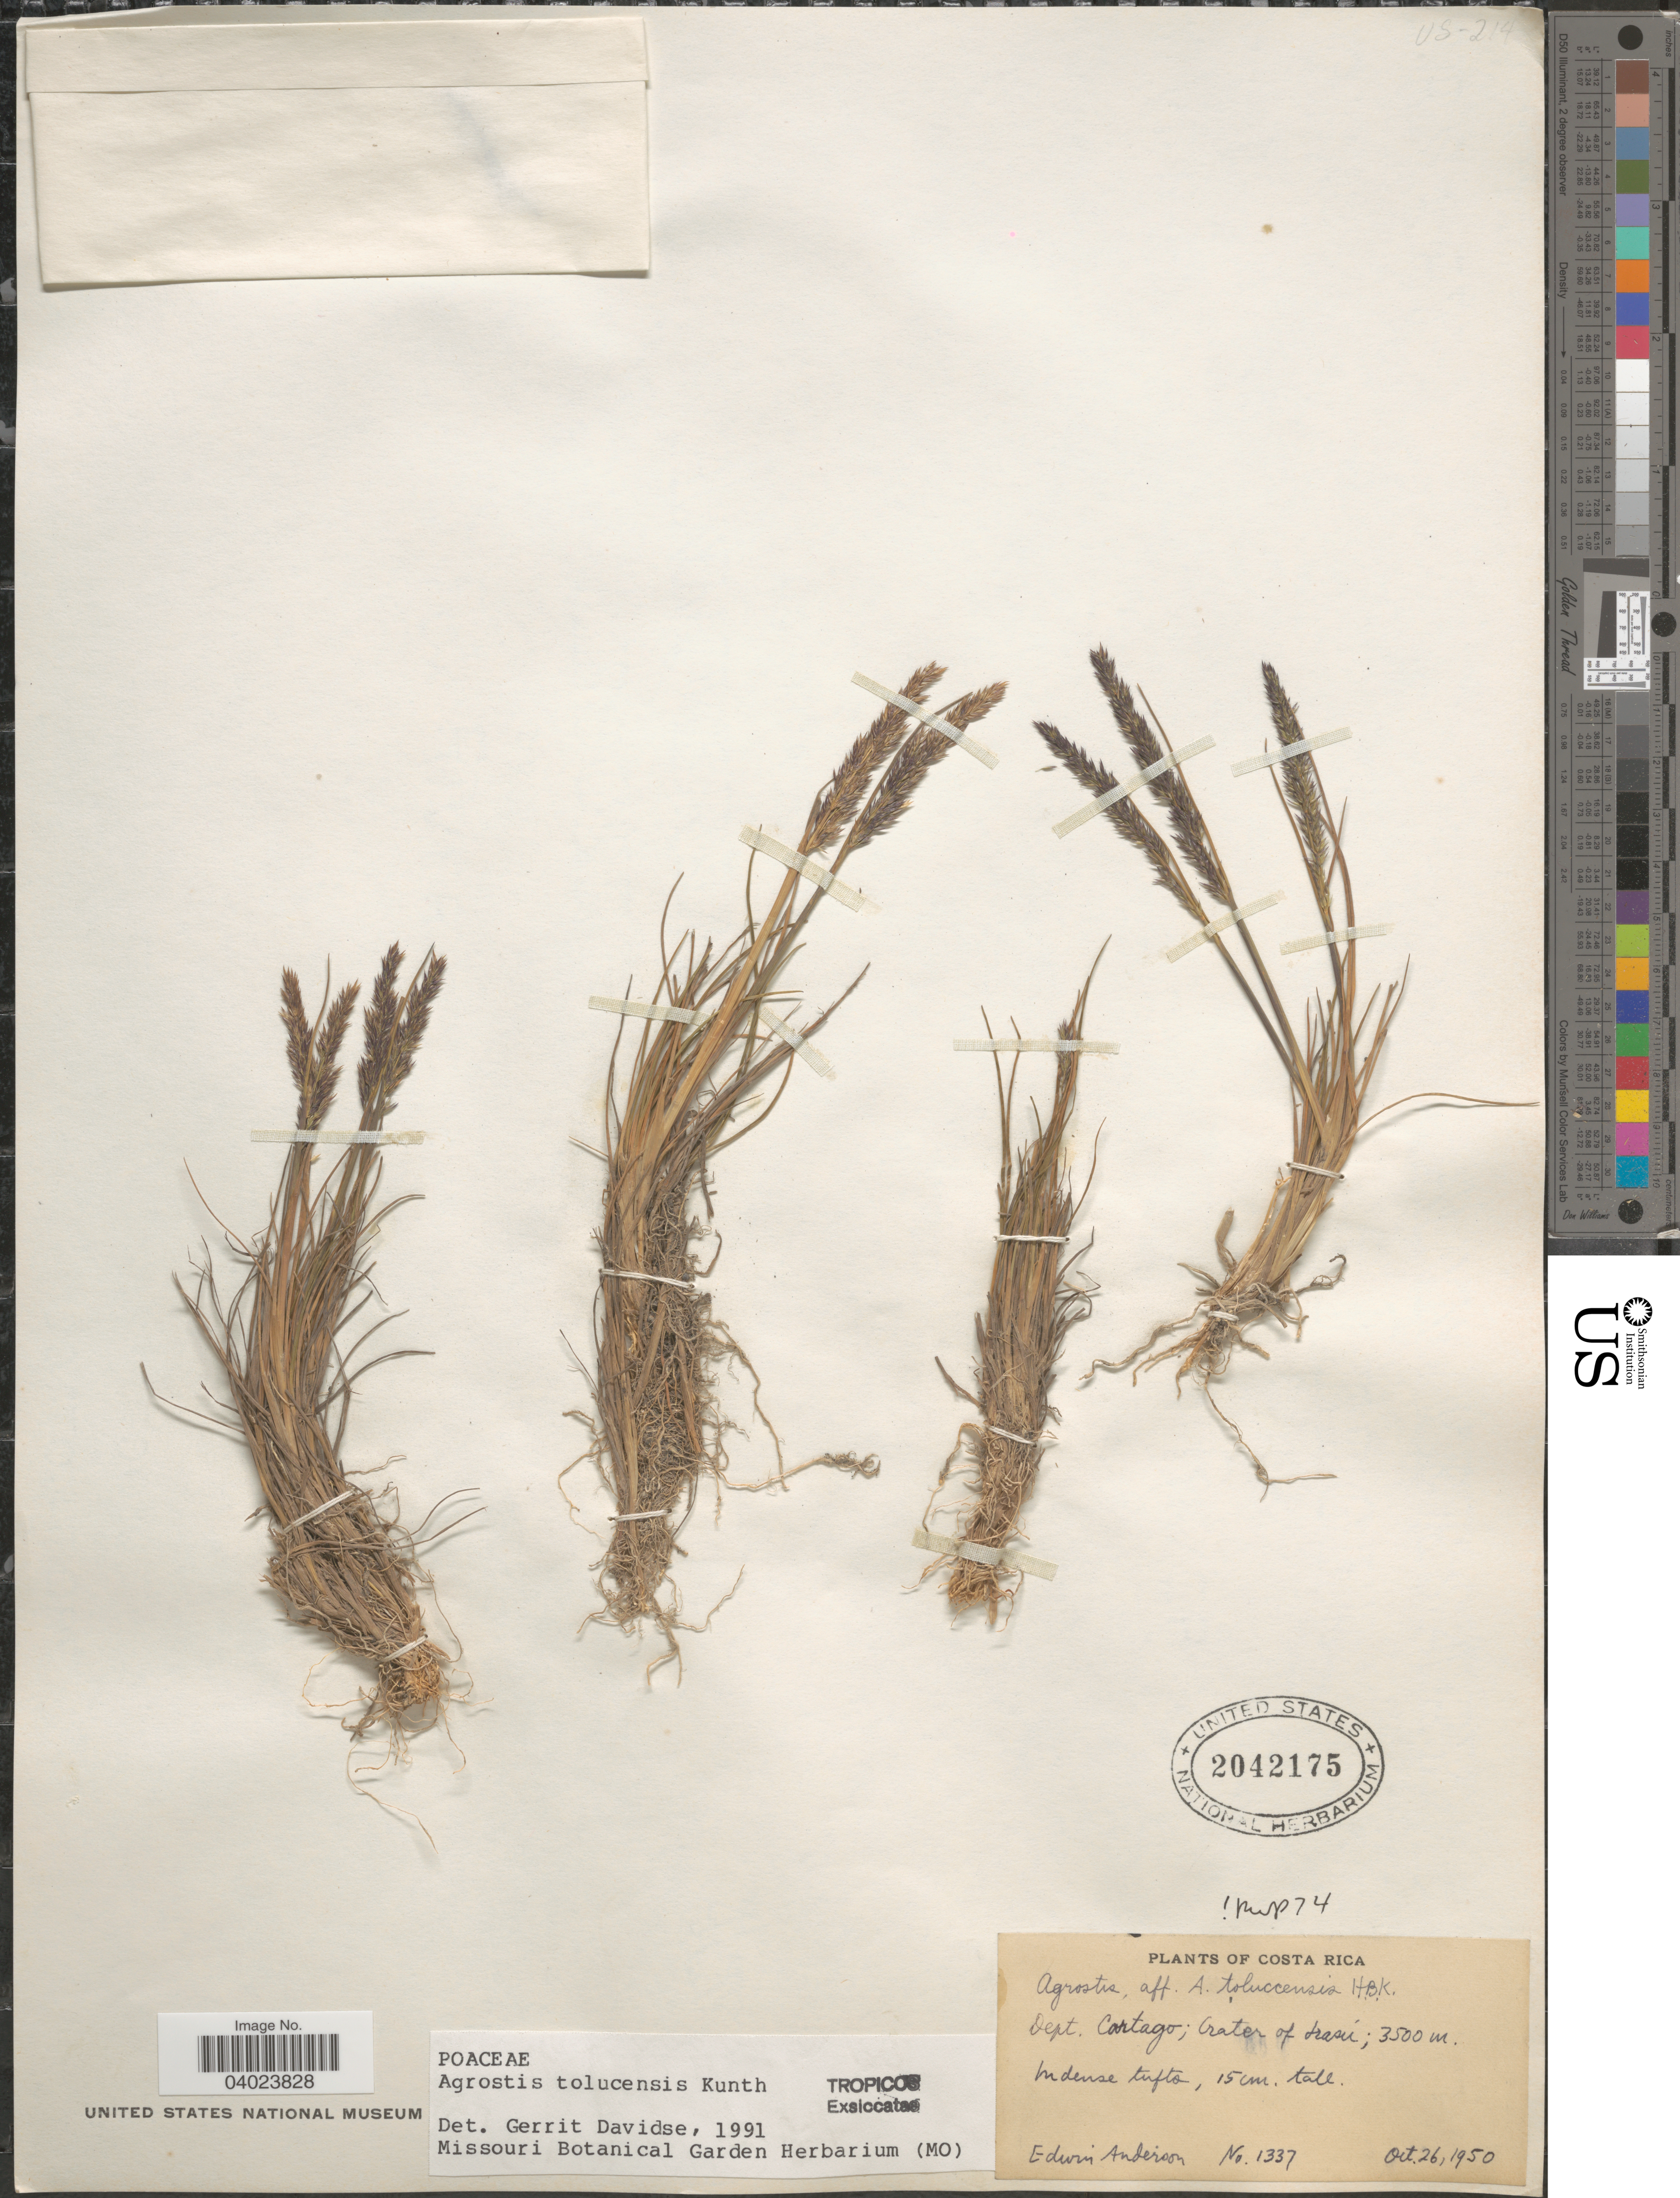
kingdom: Plantae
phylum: Tracheophyta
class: Liliopsida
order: Poales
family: Poaceae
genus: Agrostis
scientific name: Agrostis tolucensis Kunth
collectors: E. Anderson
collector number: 1337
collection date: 1950-10-26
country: Costa Rica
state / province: Cartago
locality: Dept. Cartago; Crater of Irasú.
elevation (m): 3500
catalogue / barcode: US 2042175